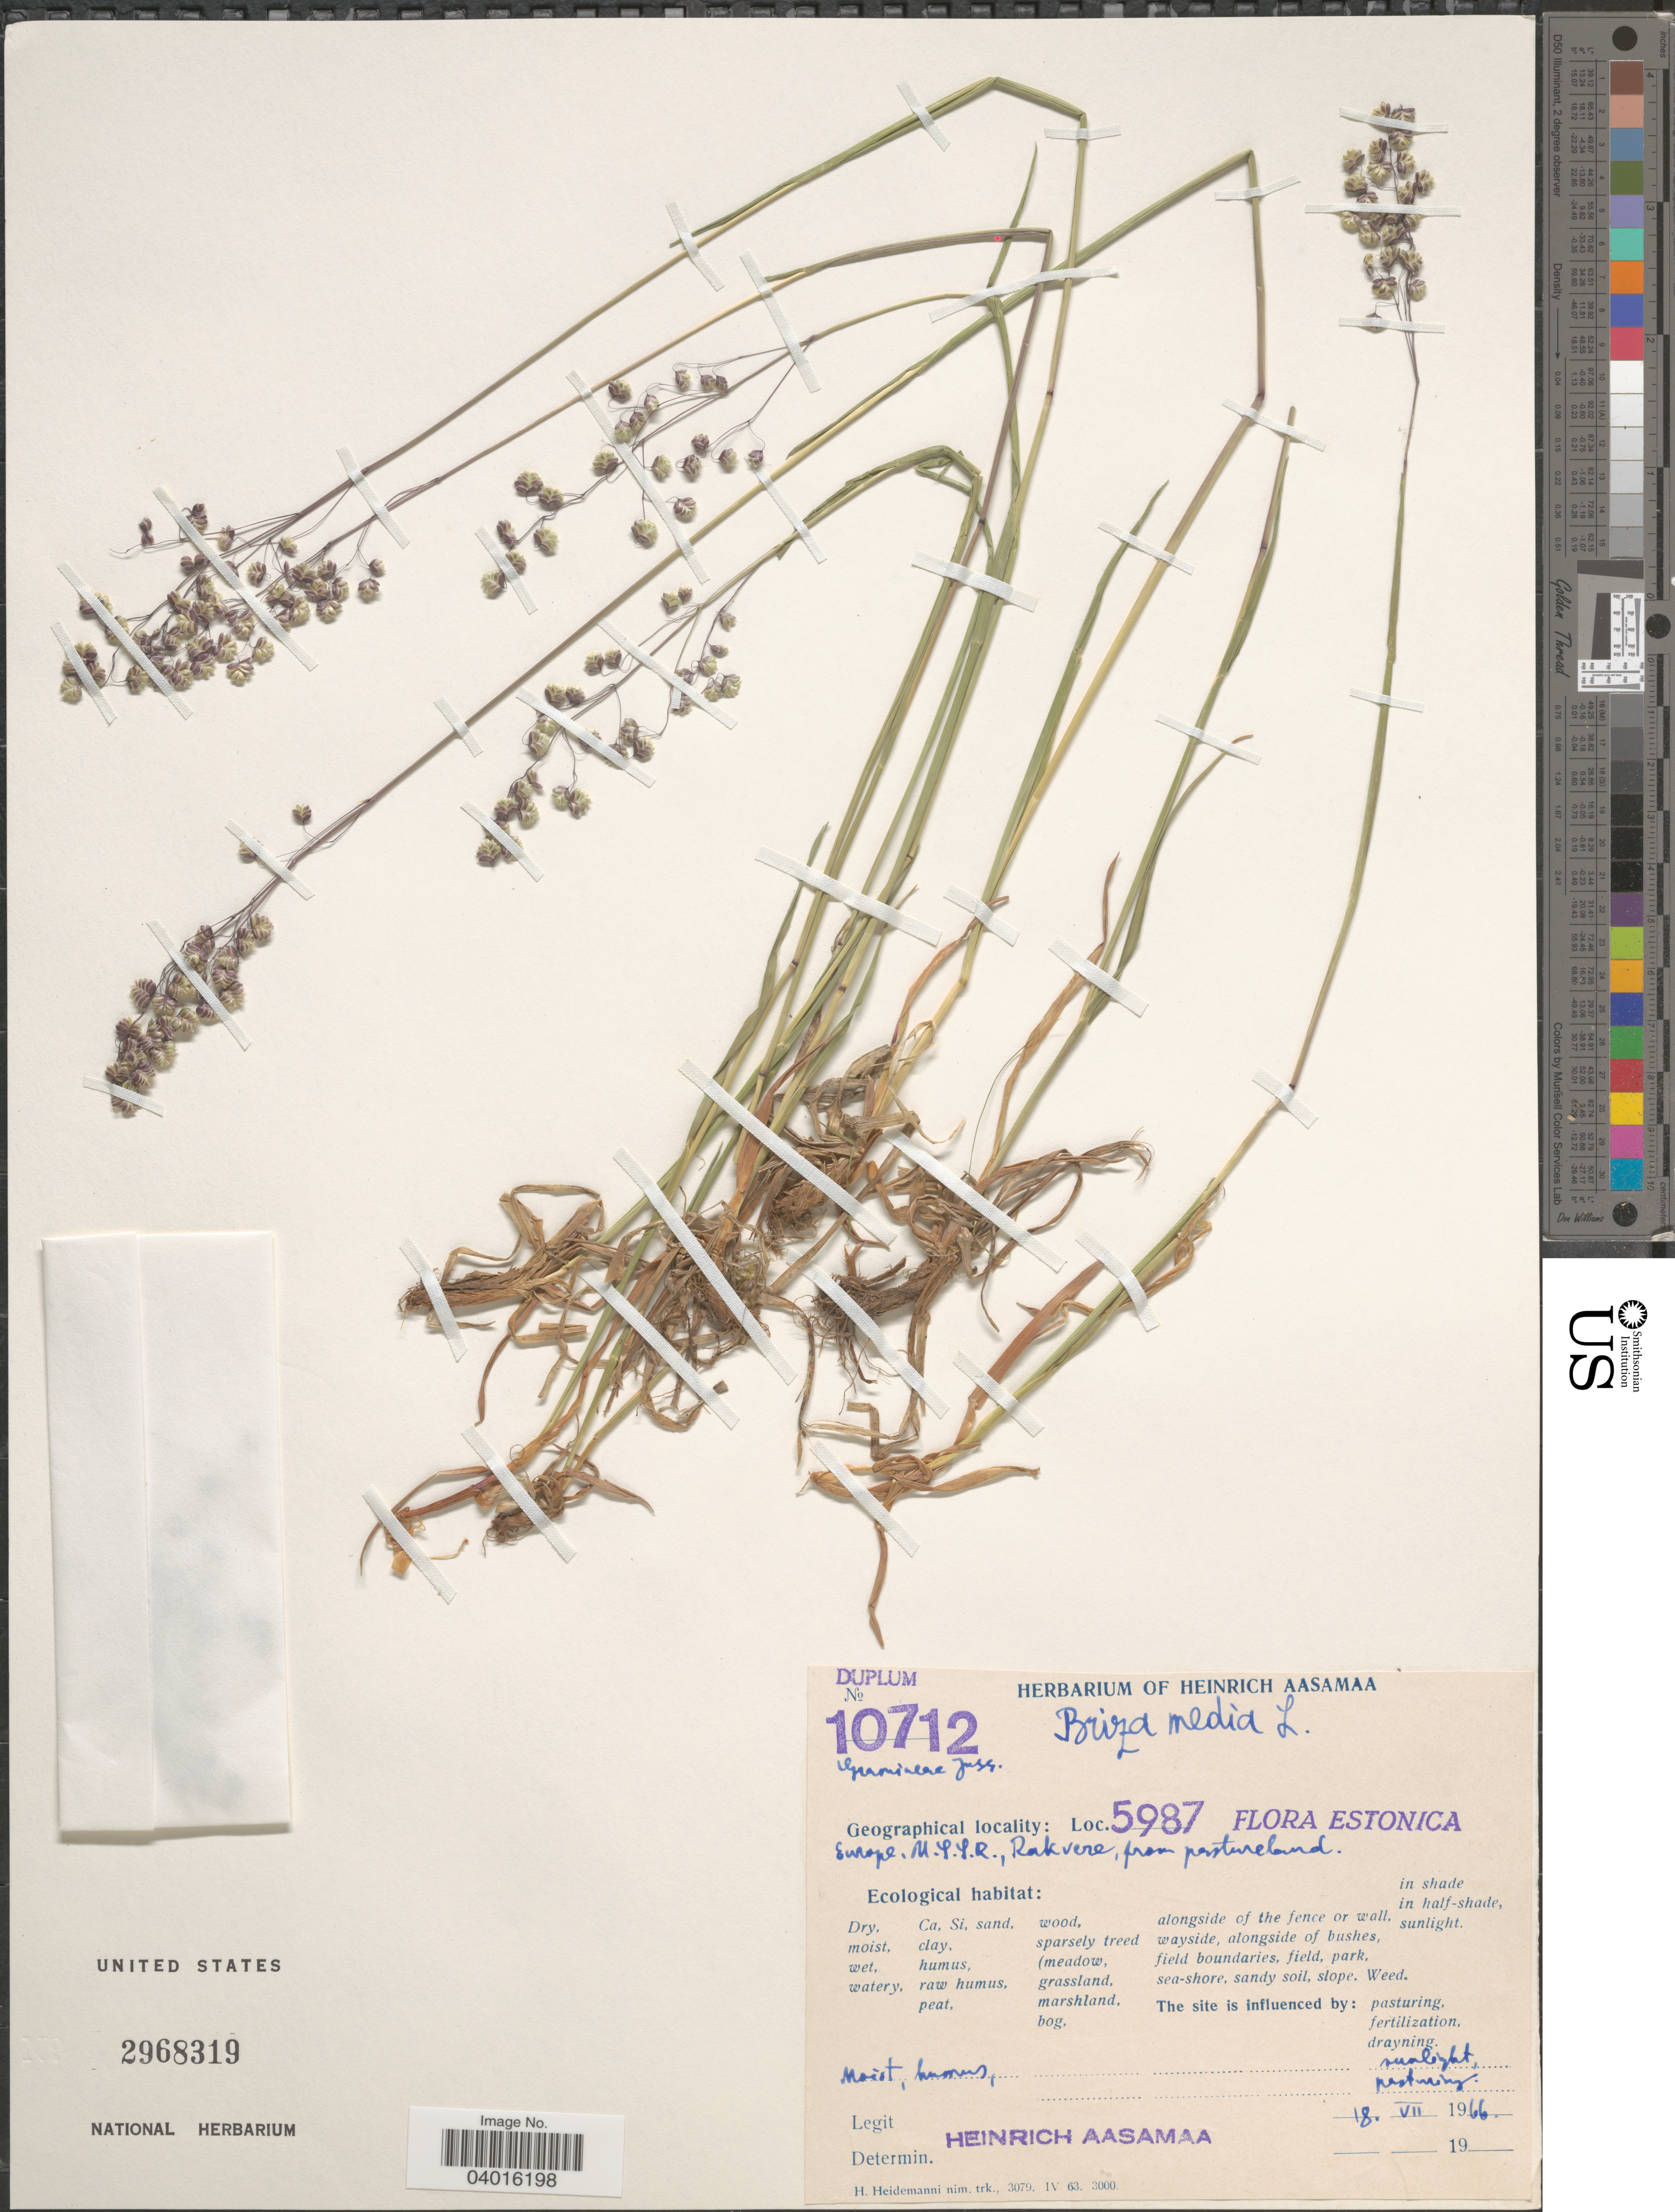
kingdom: Plantae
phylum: Tracheophyta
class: Liliopsida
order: Poales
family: Poaceae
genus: Briza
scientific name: Briza media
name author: L.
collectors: H. Aasamaa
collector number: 10712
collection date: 1966-07-18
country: Estonia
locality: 5987 Estonica. Europe, U.S.S.R., Rakvere, from pastureland.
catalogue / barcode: US 2968319